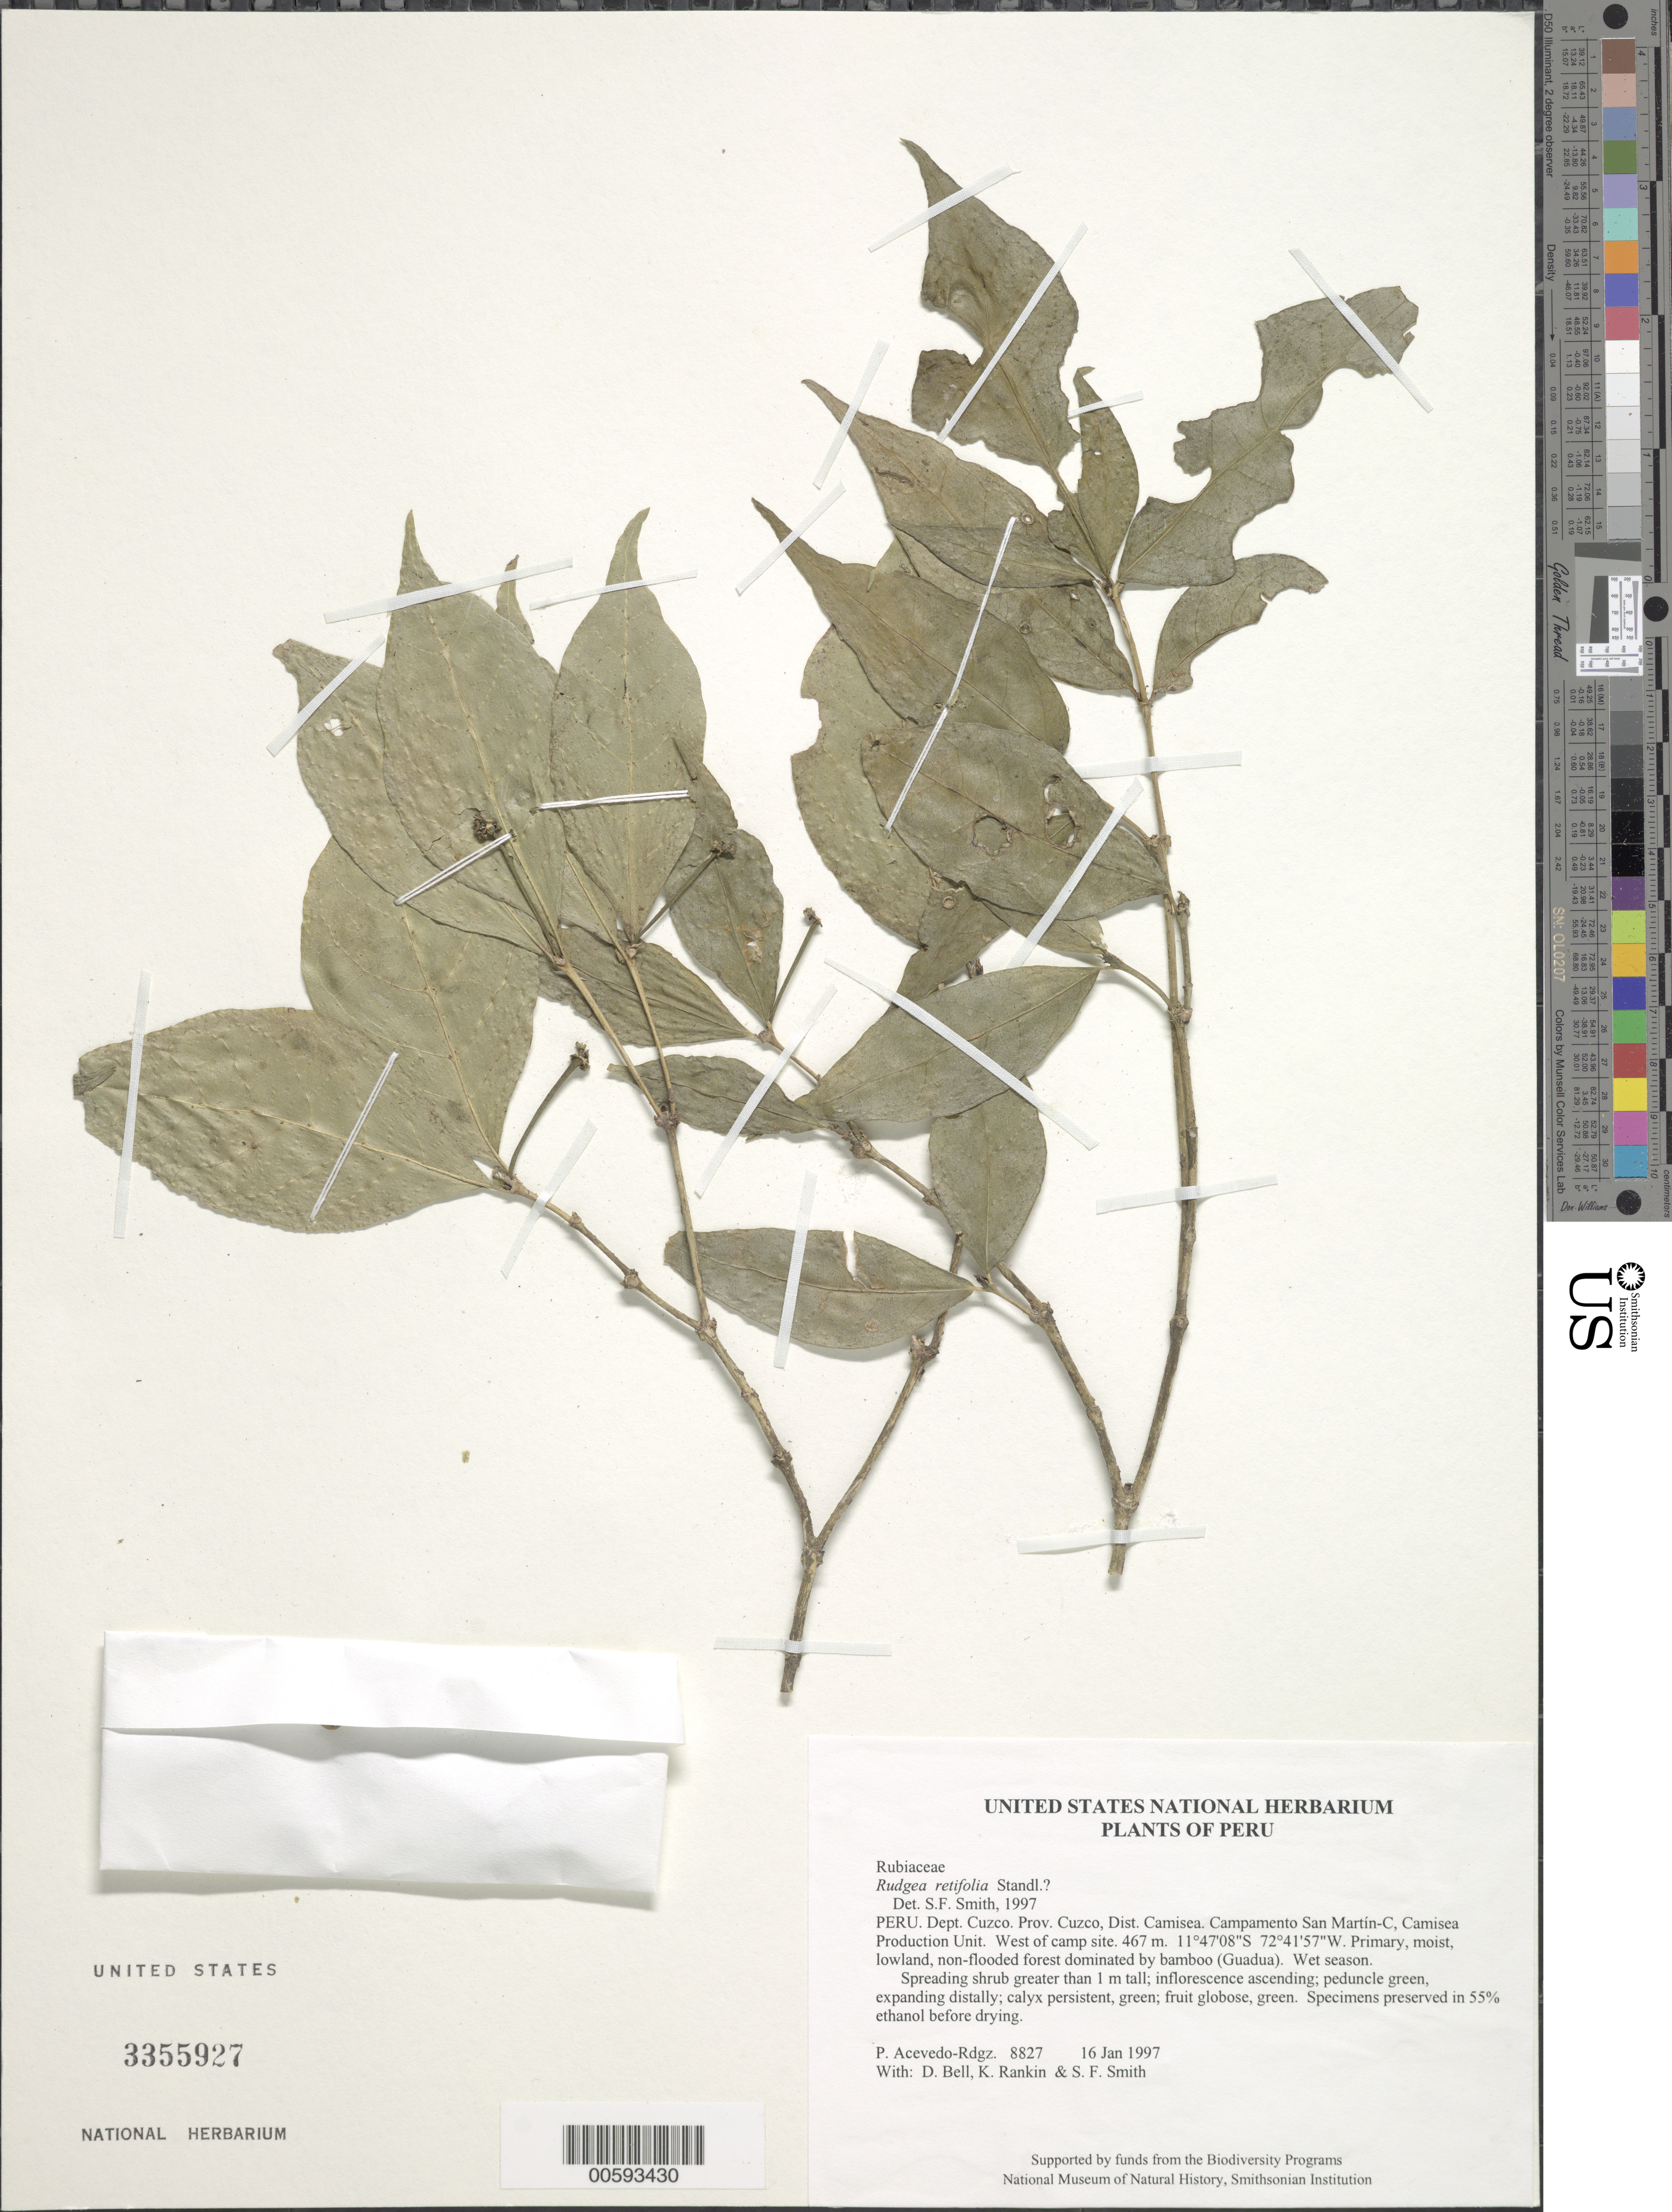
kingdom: Plantae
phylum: Tracheophyta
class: Magnoliopsida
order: Gentianales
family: Rubiaceae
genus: Rudgea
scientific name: Rudgea retifolia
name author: Standl.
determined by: Smith, Stephen F., (US), NMNH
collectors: P. Acevedo-Rodr., D. A. Bell, K. B. Rankin & S.F. Smith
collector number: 8827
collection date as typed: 16 Jan 1997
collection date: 1997-01-16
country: Peru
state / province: Cusco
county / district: Cusco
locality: Districto Camisea, Campamento San Martín-C, Camisea Production Unit. West of camp site.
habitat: Primary, moist, lowland, non-flooded forest dominated by bamboo (Guadua). Wet season.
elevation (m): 467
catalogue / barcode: US 3355927